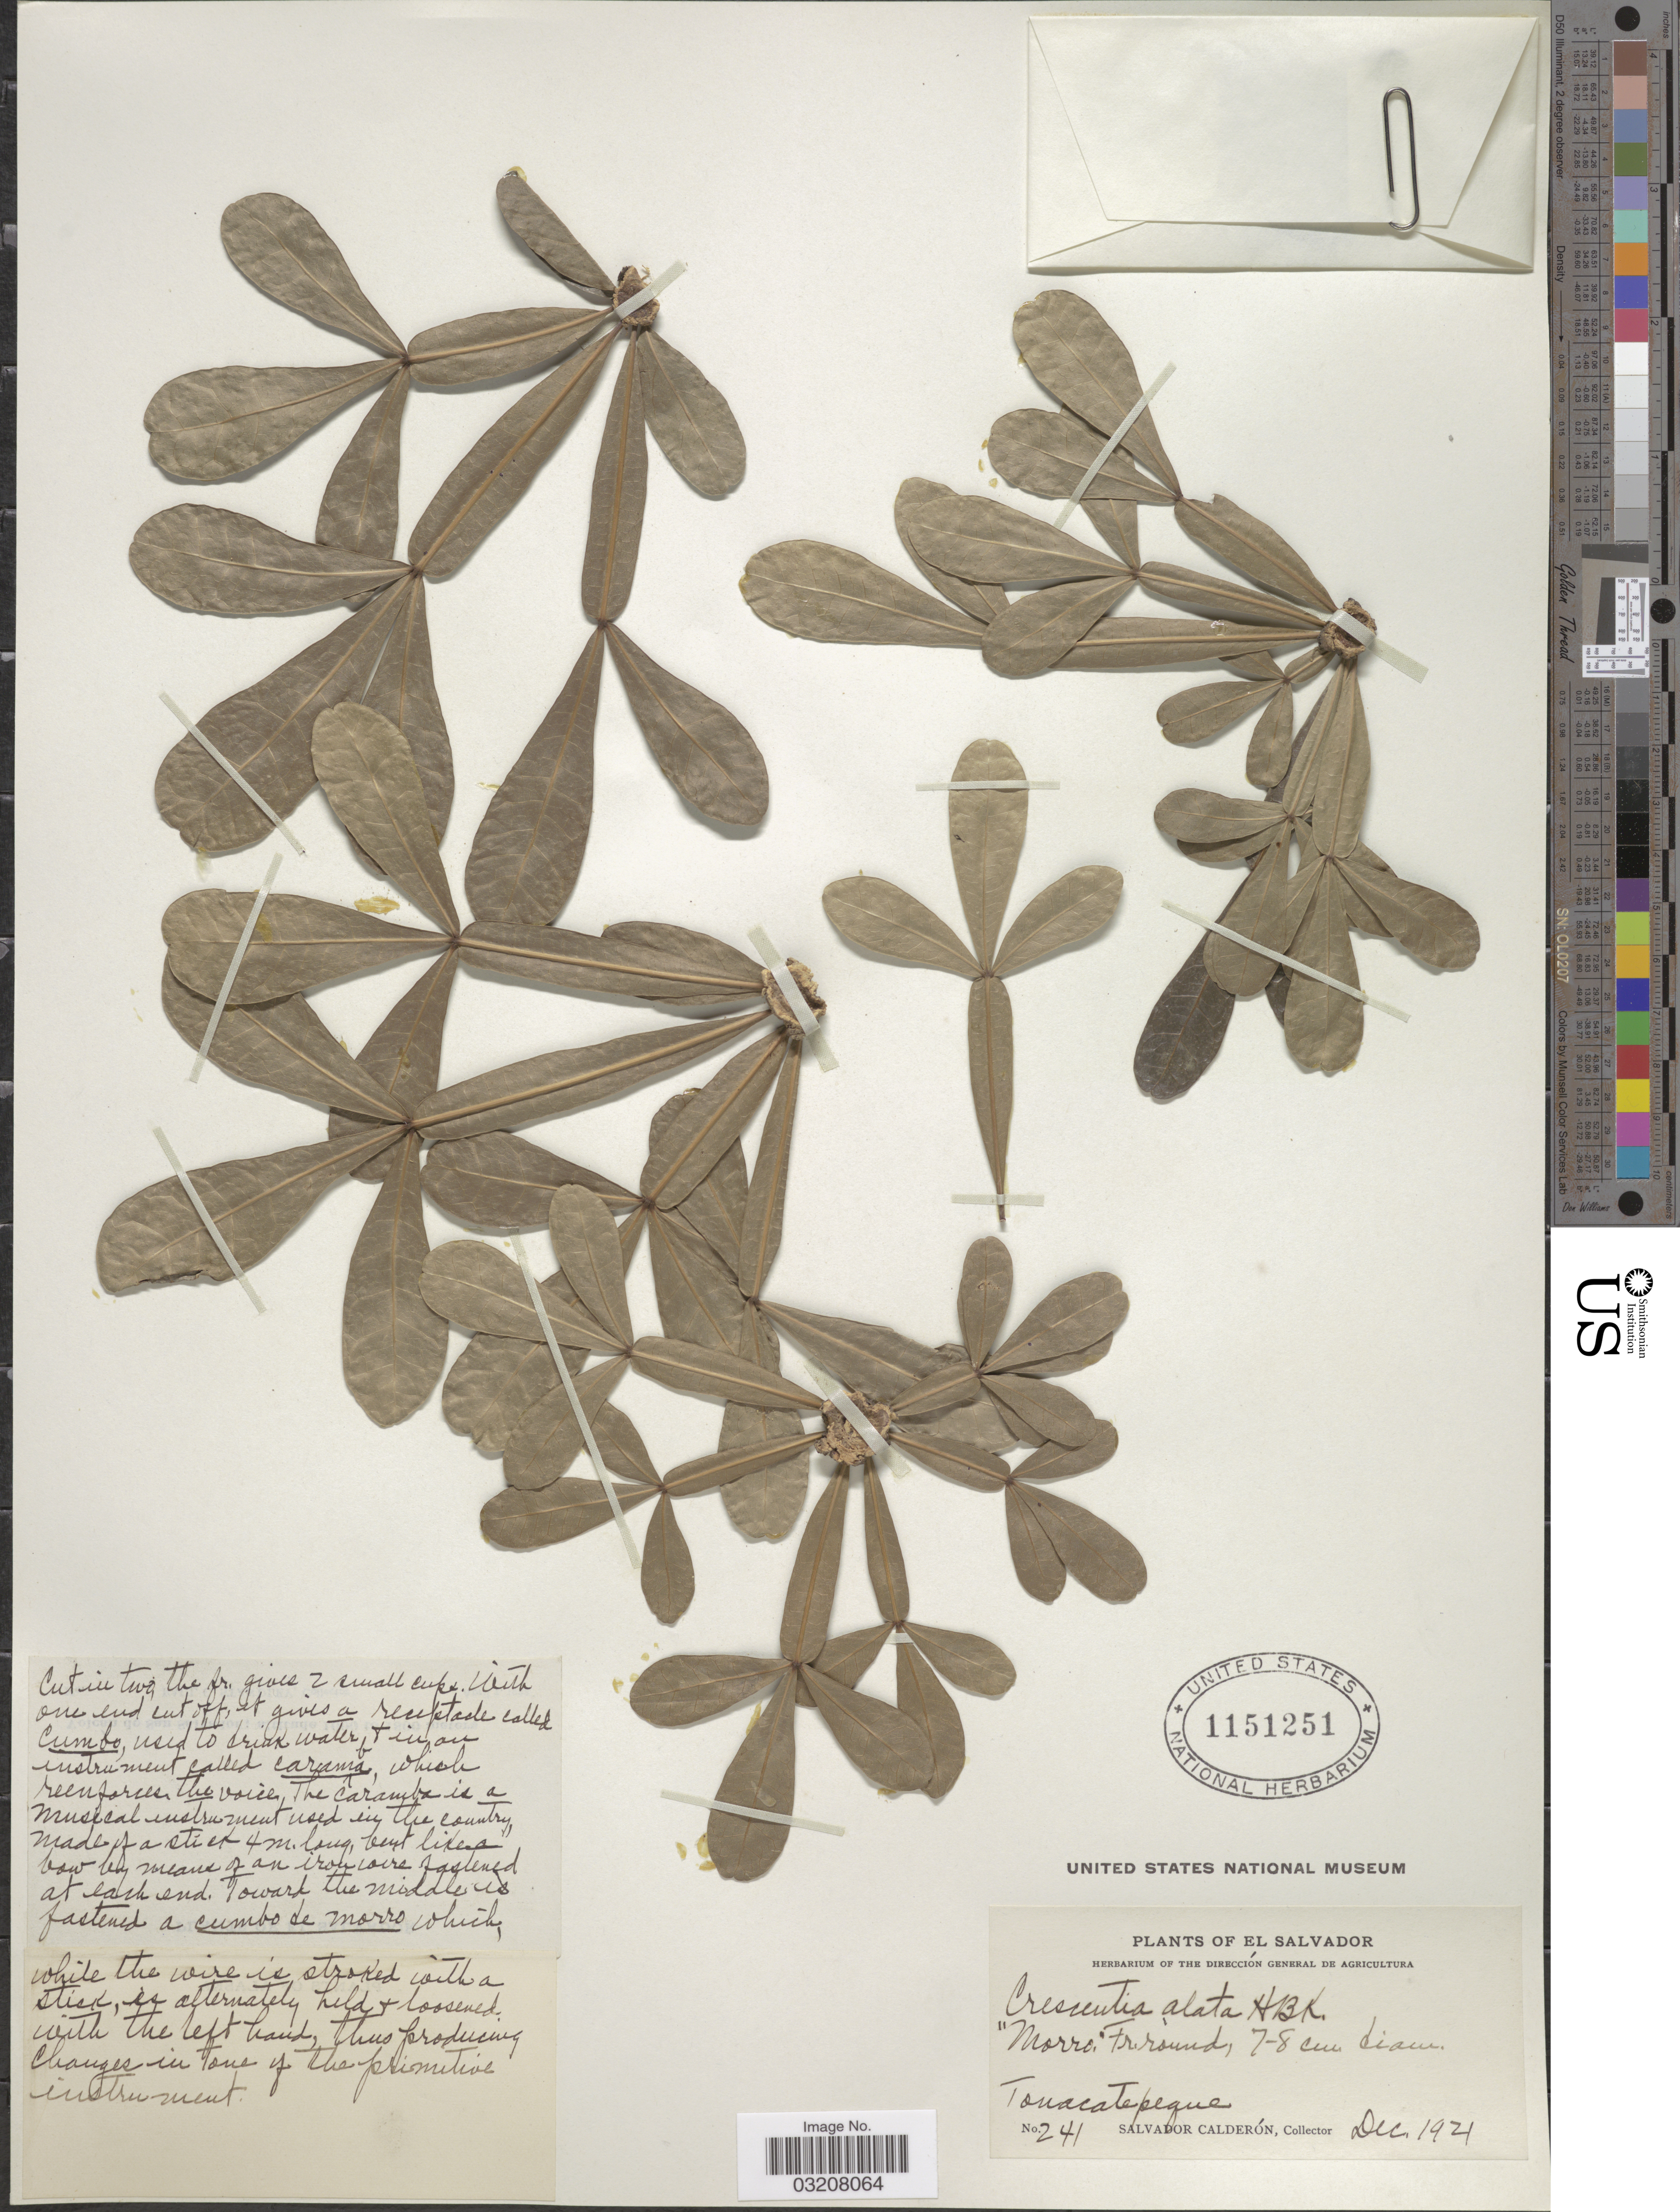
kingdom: Plantae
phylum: Tracheophyta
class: Magnoliopsida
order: Lamiales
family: Bignoniaceae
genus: Crescentia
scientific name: Crescentia alata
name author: Kunth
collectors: S. Calderón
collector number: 241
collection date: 1921-12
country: El Salvador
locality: Tonacatepeque.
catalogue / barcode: US 1151251